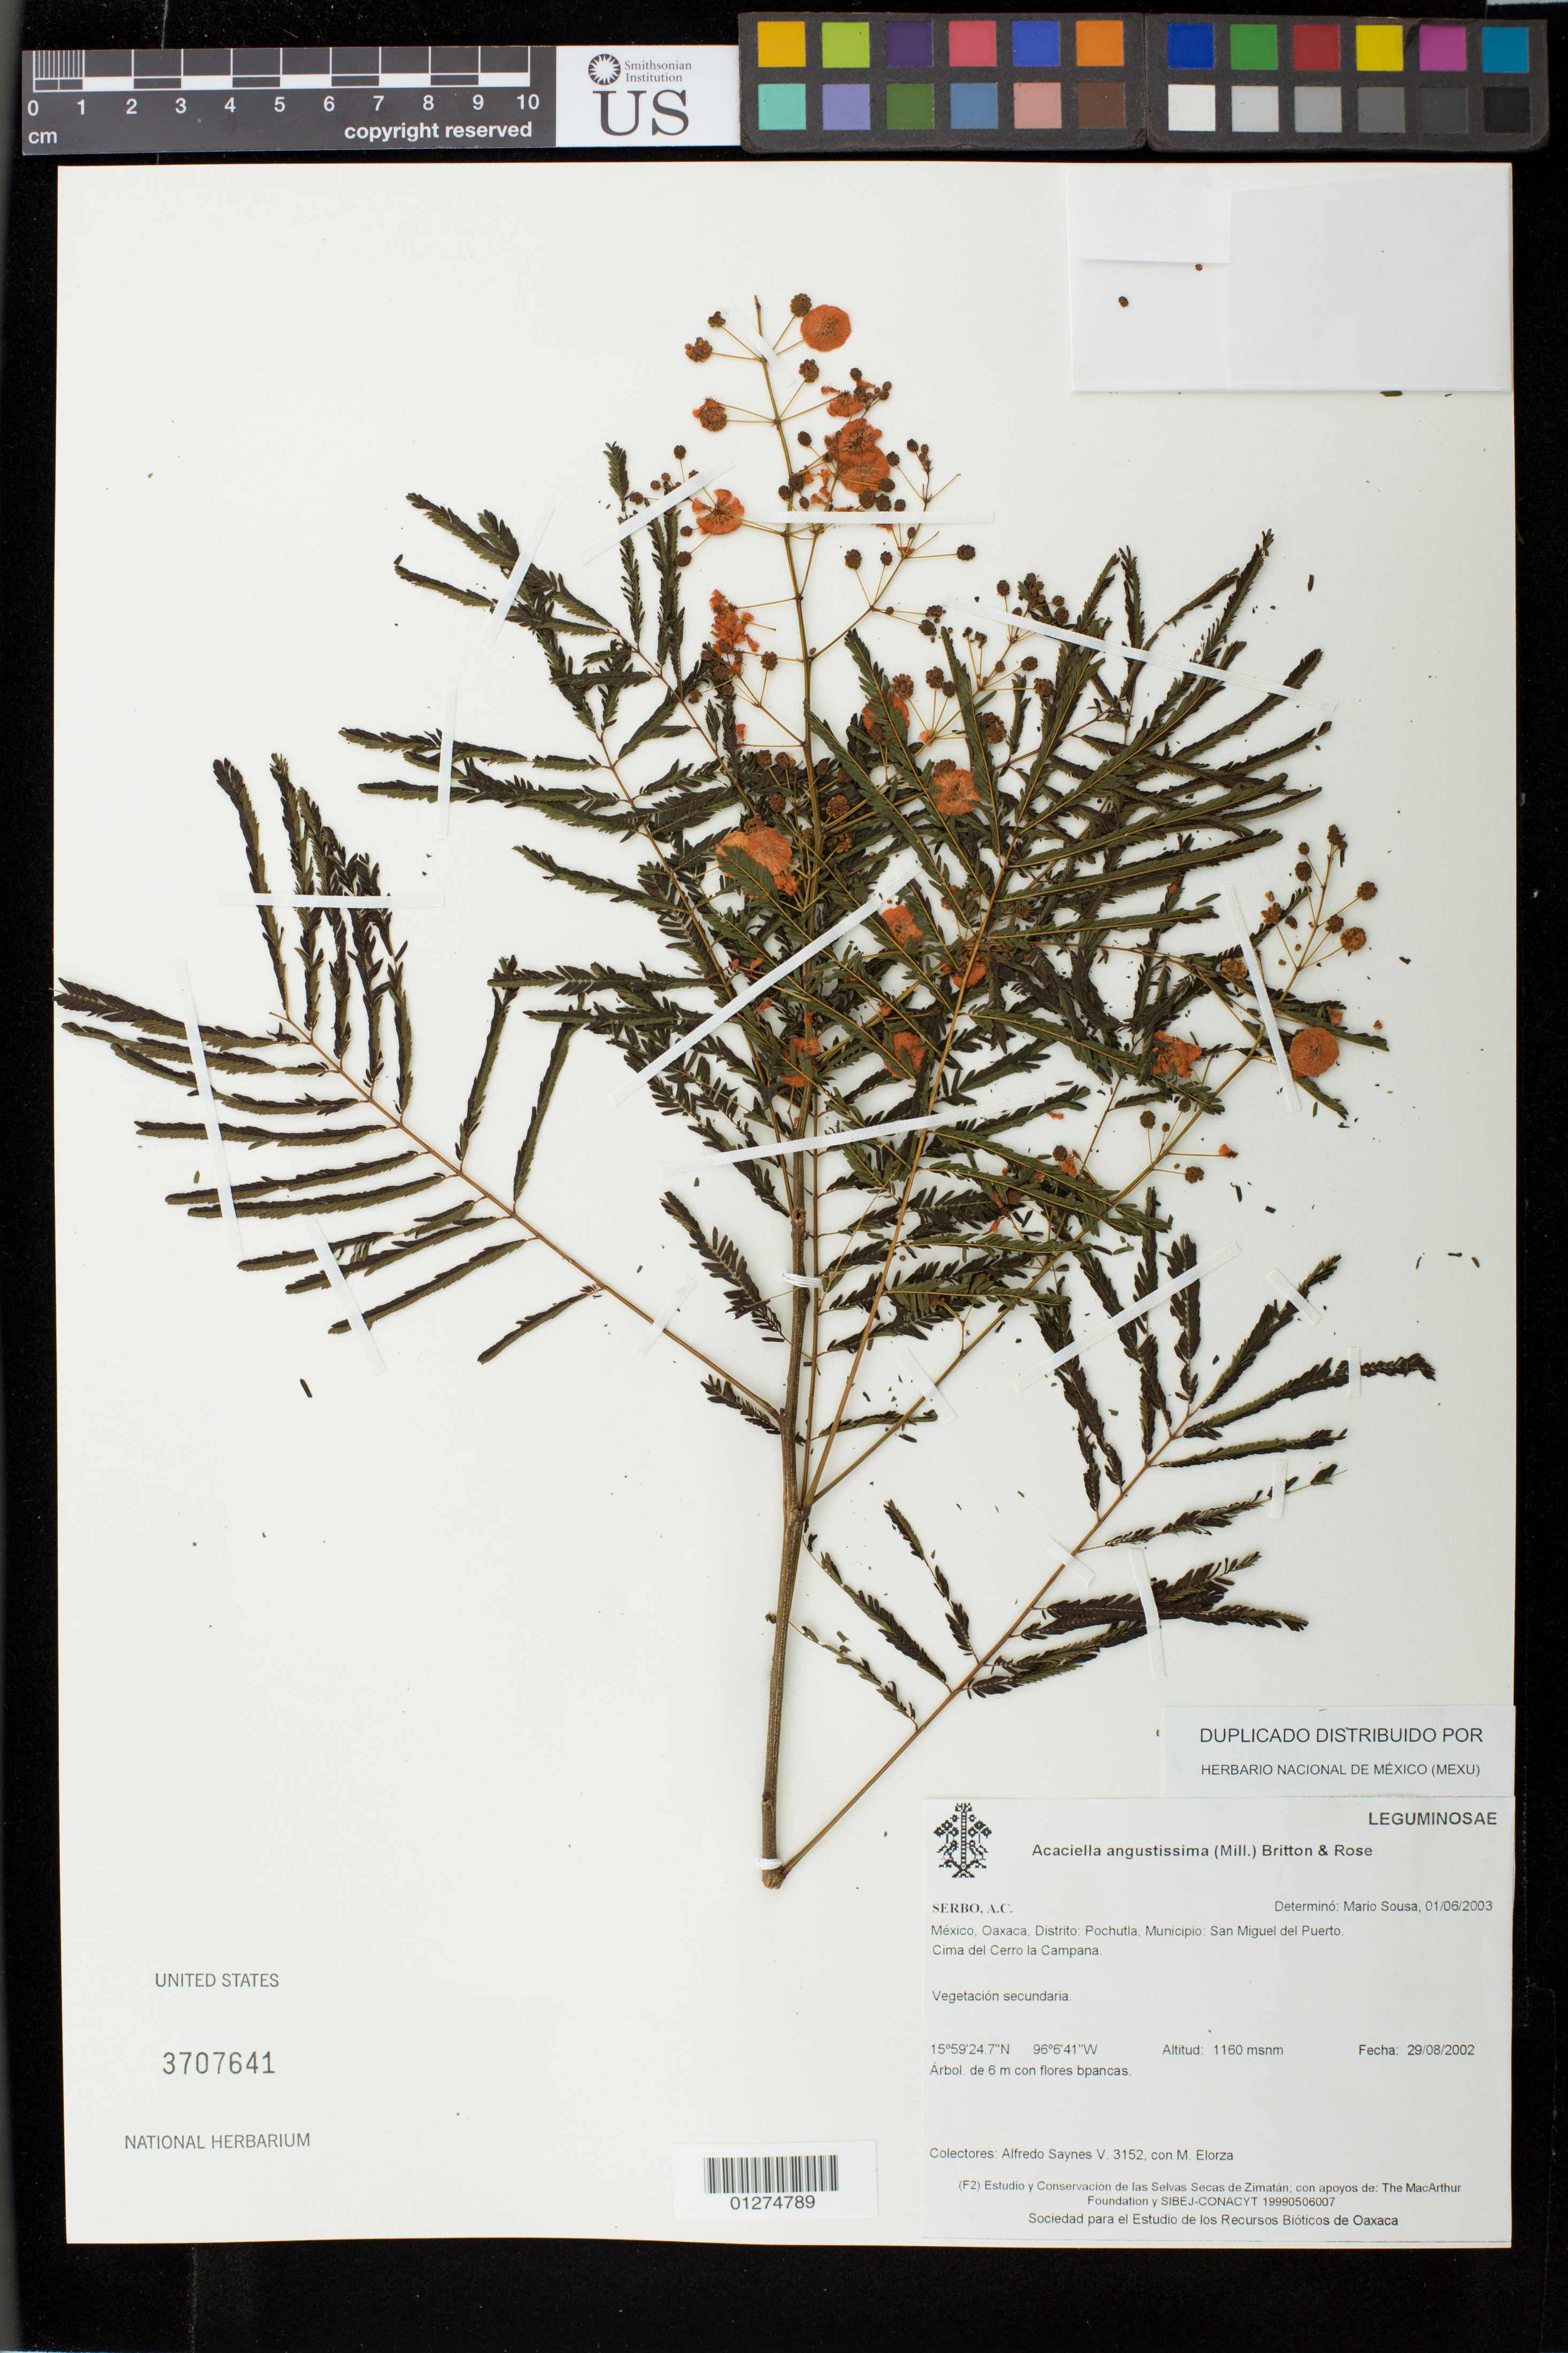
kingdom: Plantae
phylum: Tracheophyta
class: Magnoliopsida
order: Fabales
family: Fabaceae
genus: Acaciella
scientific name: Acaciella angustissima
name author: (Mill.) Britton & Rose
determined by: Sousa, Mario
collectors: A. Saynes V & M. Elorza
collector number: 3152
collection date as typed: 29/08/2002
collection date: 2002-08-29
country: Mexico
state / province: Oaxaca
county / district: Pochutla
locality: Municipio: San Miguel del Puerto, Cima del Cerro la Campana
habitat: vegetacion secundaria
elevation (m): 1160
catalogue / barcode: US 3707641